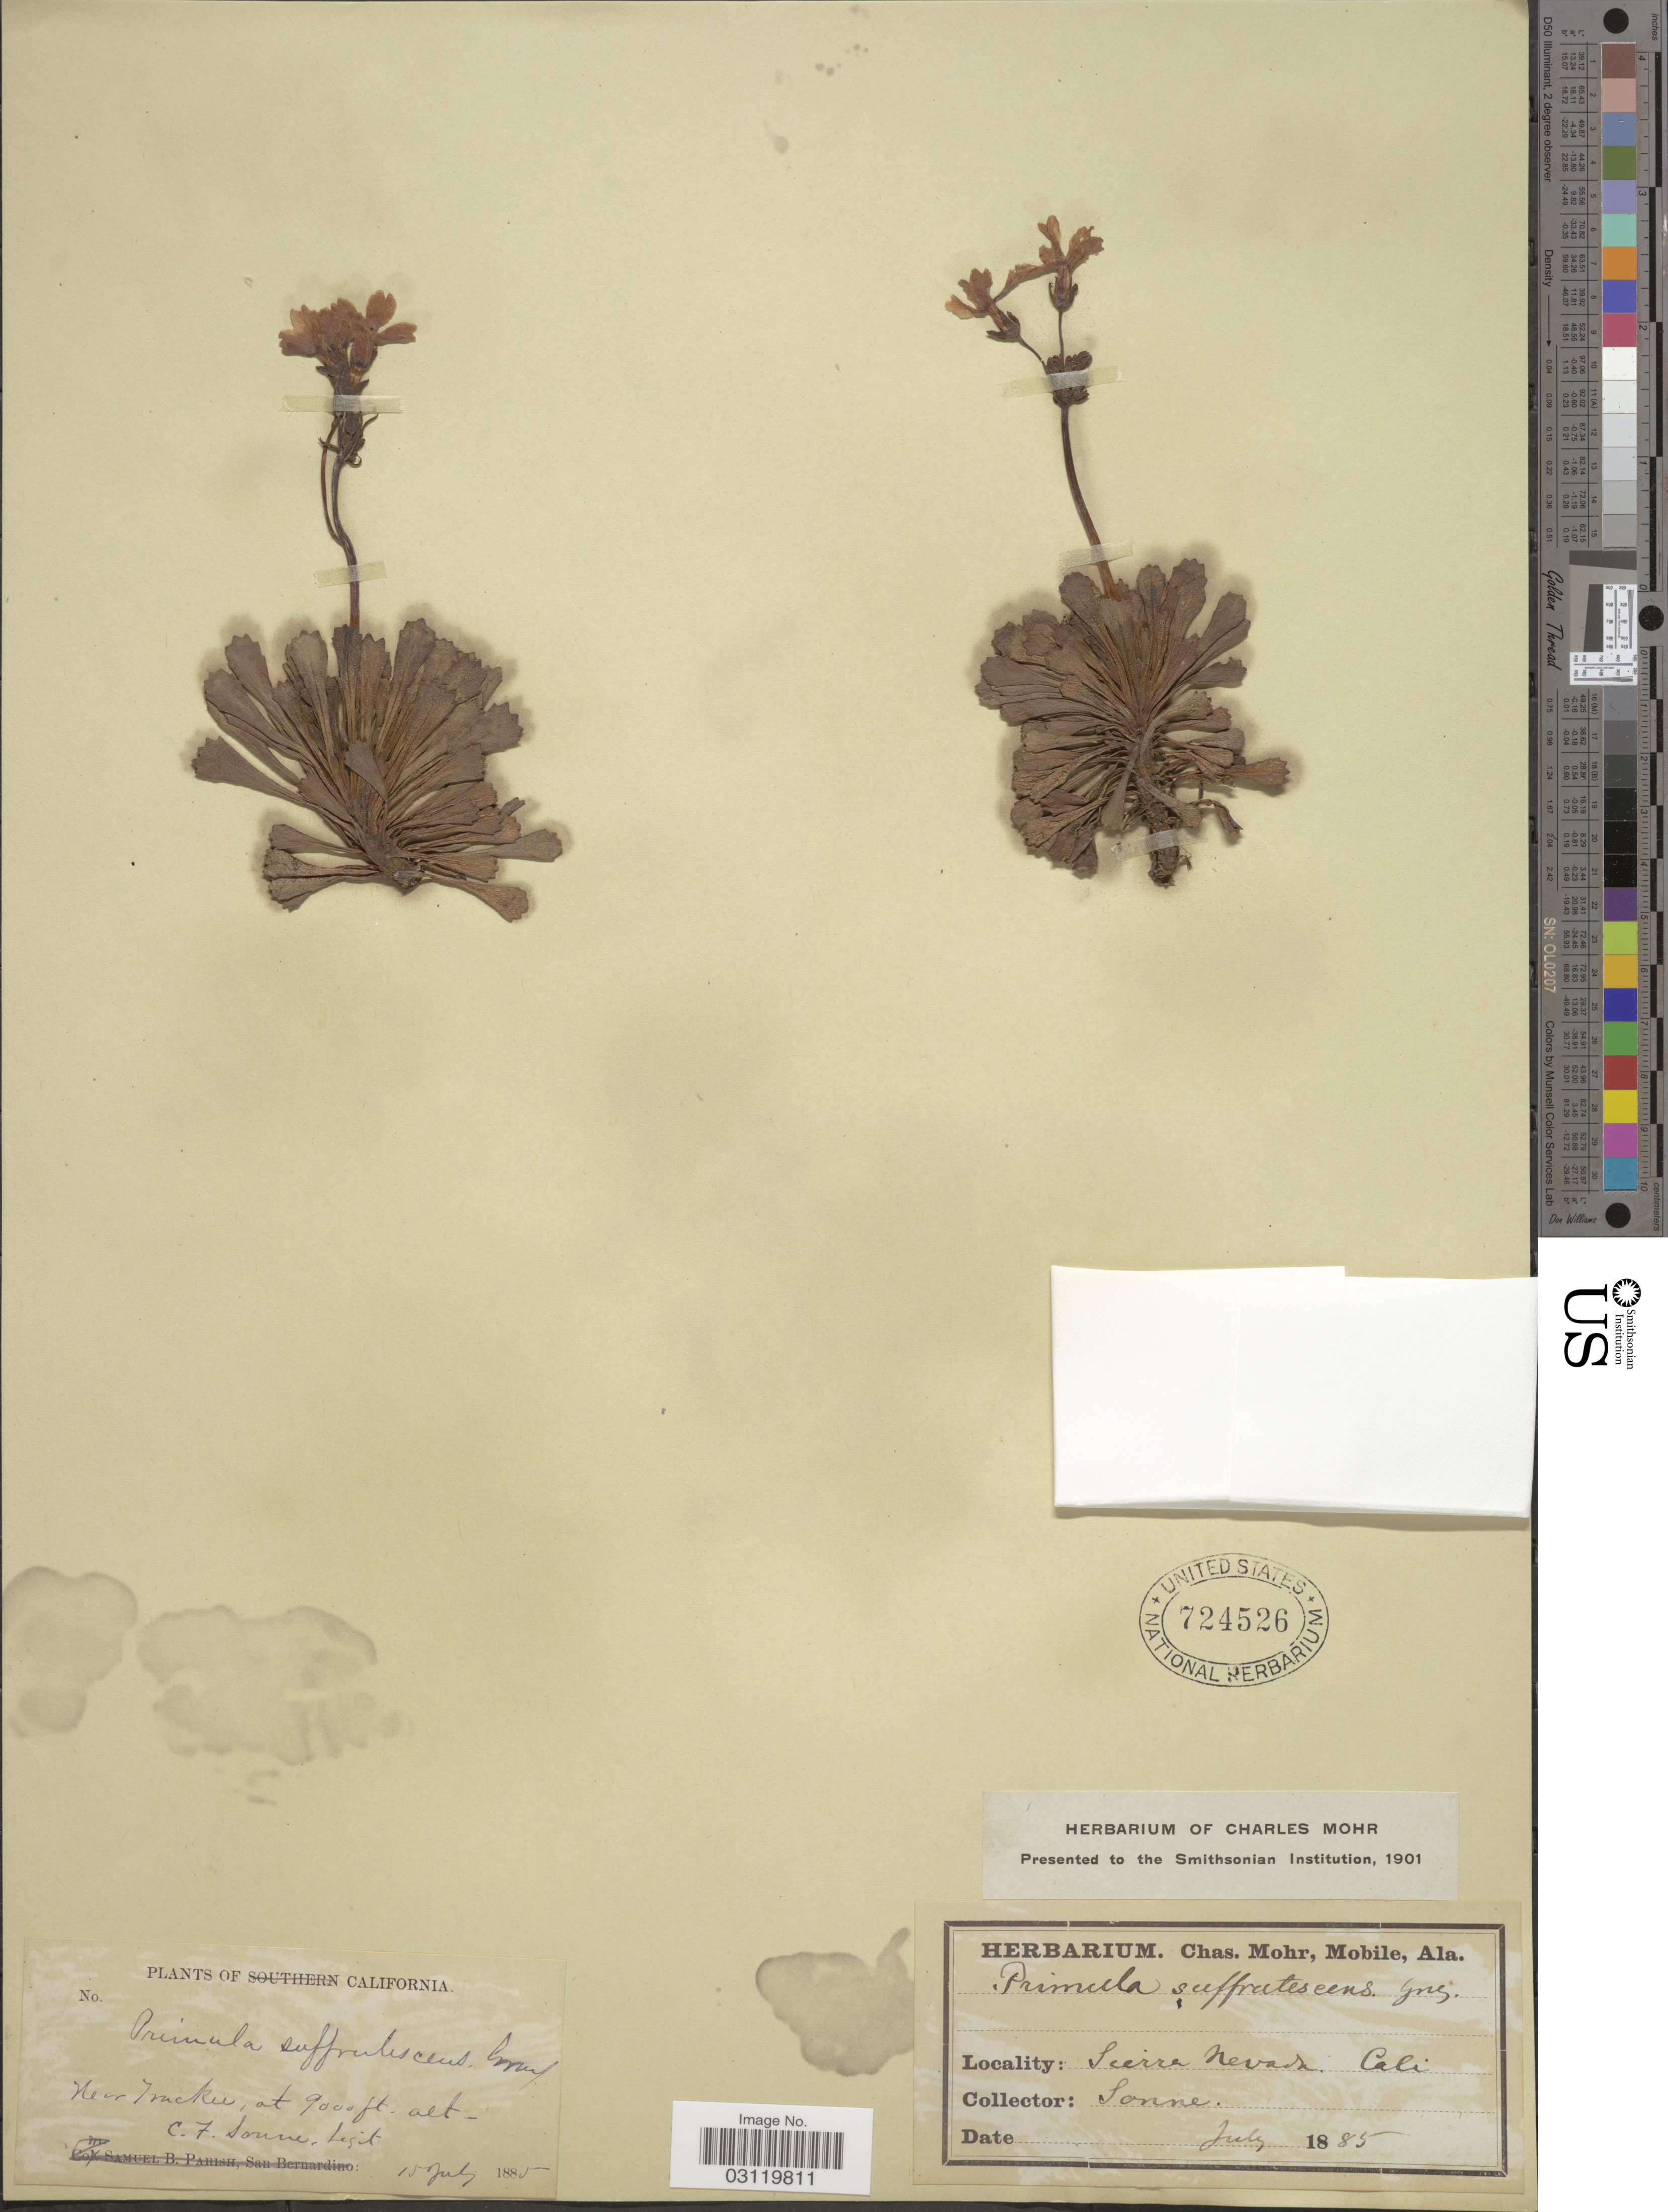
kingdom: Plantae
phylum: Tracheophyta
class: Magnoliopsida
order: Ericales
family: Primulaceae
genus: Primula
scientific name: Primula suffrutescens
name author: A. Gray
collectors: C. Sonne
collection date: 1885-07-15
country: United States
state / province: California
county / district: Nevada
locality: Near Truckee, Sierra Nevada.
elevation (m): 2743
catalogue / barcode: US 724526